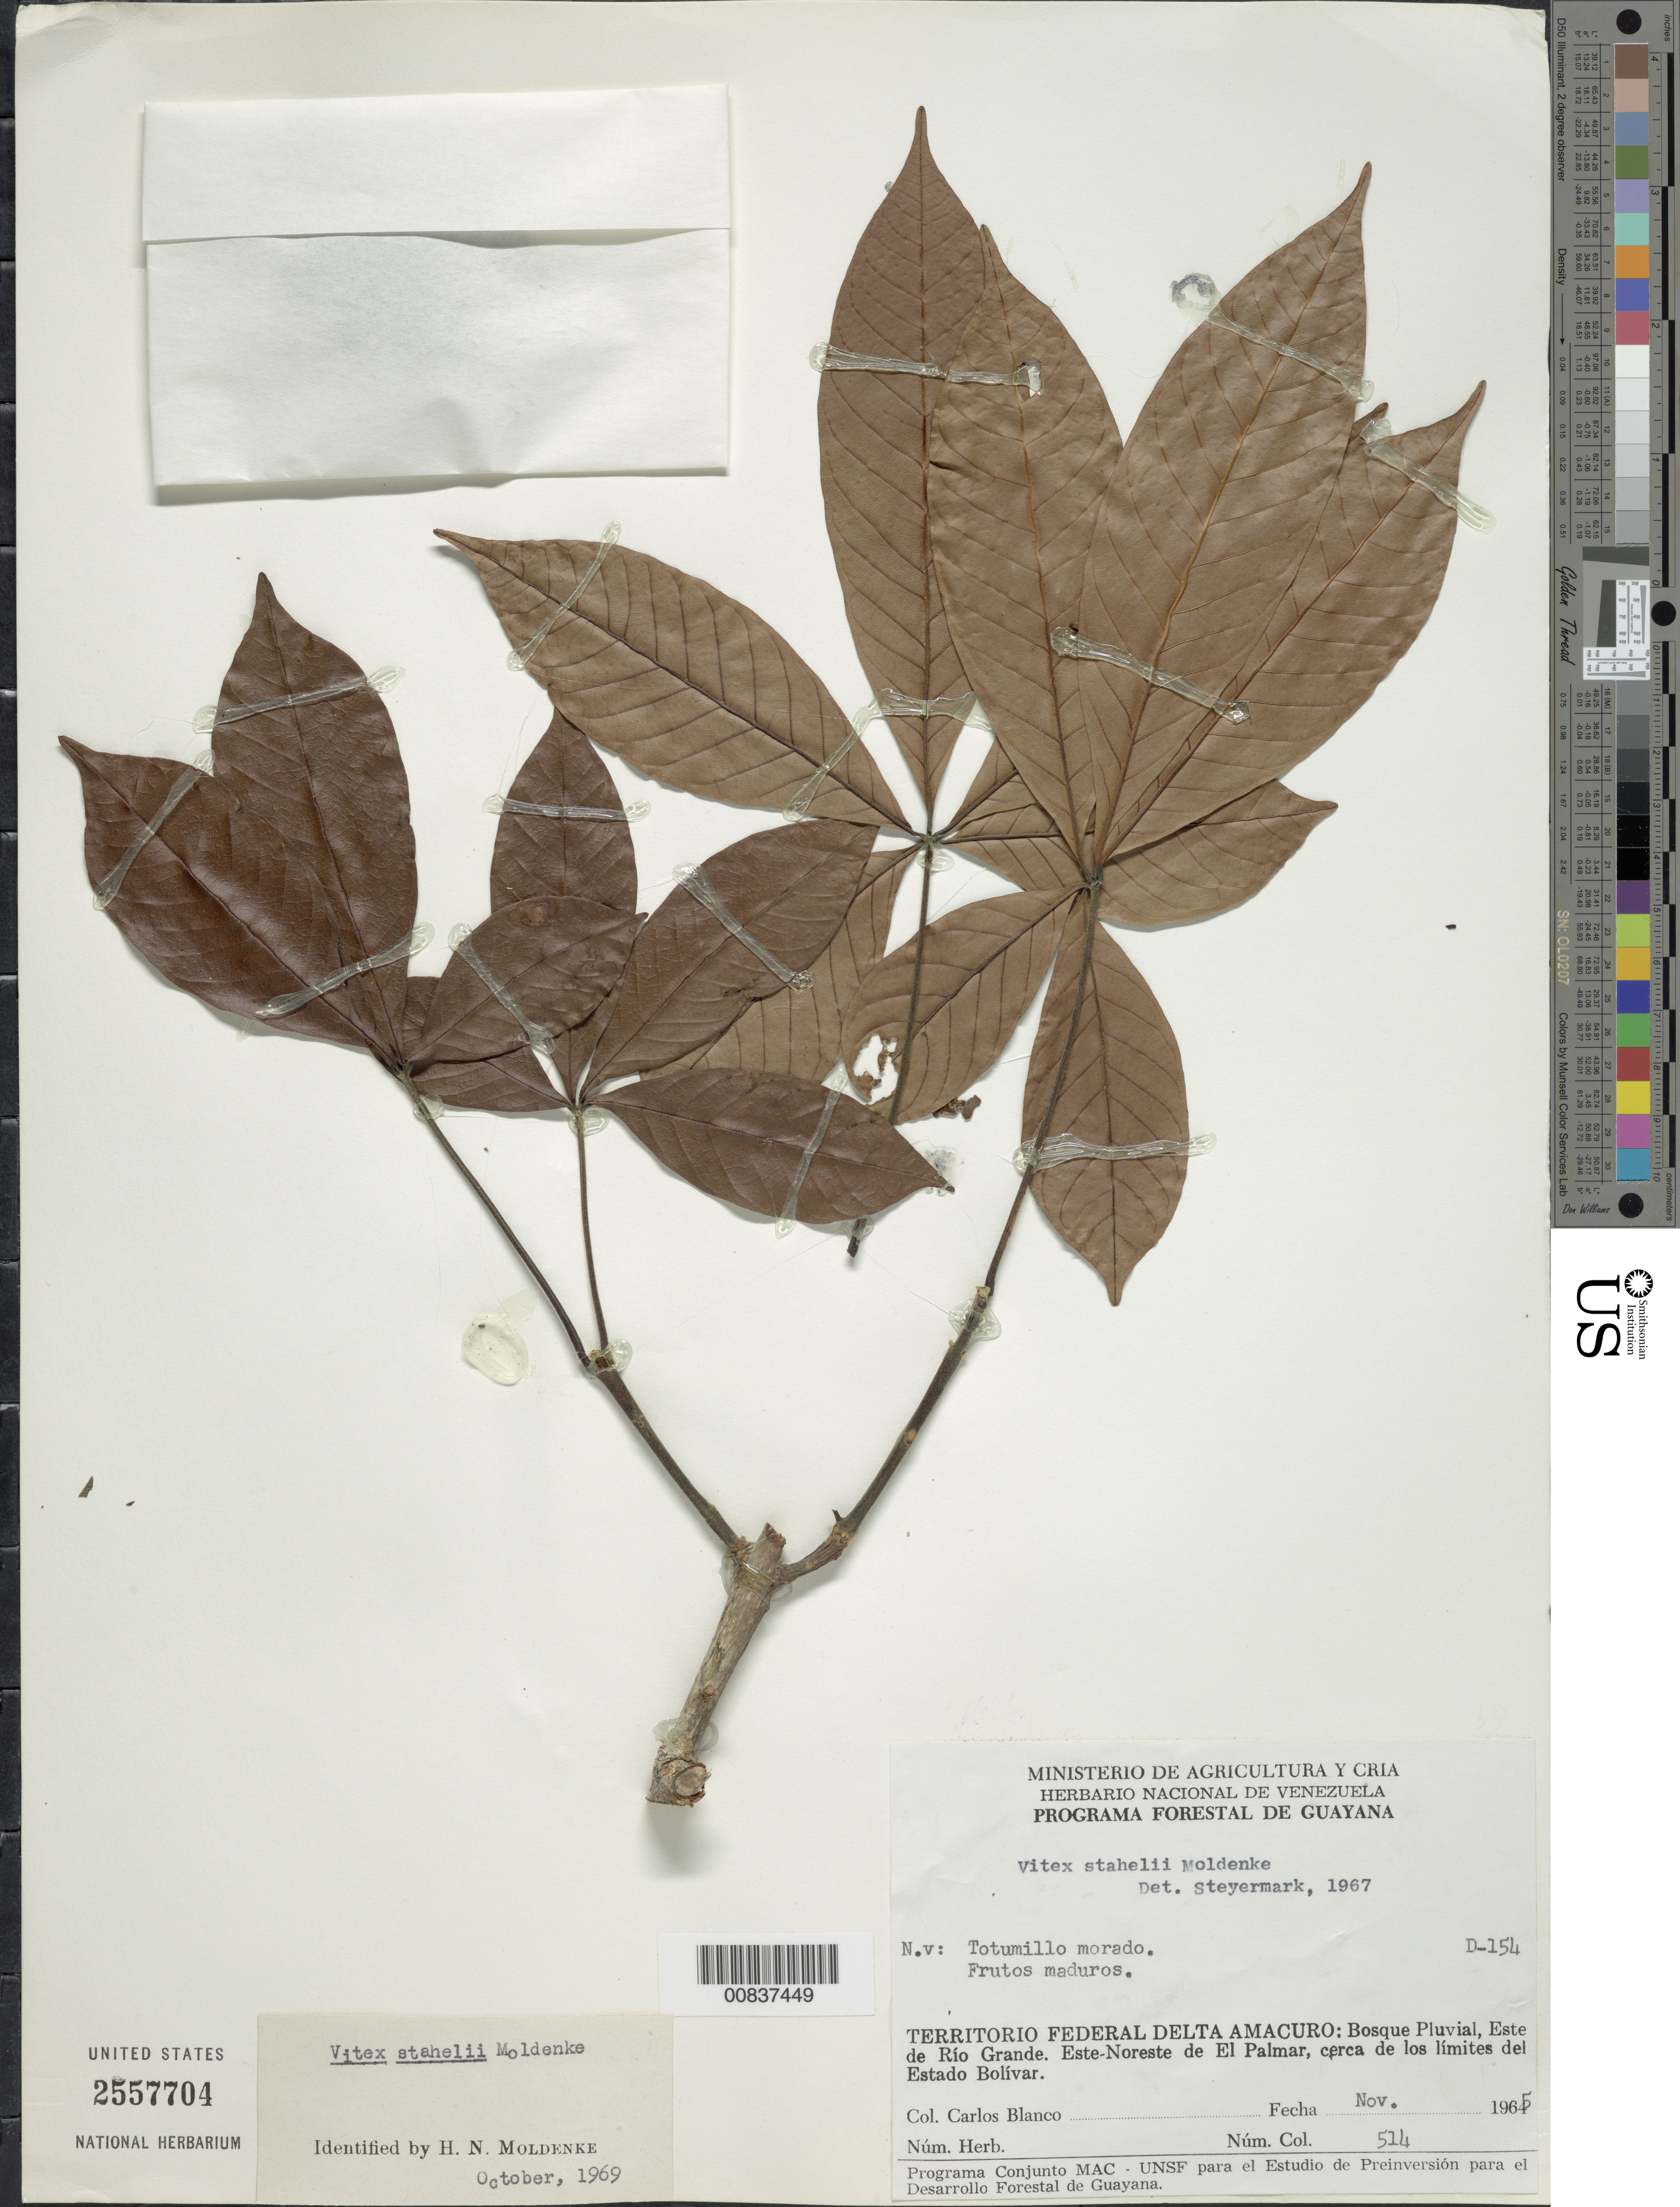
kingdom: Plantae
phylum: Tracheophyta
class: Magnoliopsida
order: Lamiales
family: Lamiaceae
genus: Vitex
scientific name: Vitex stahelii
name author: Moldenke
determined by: Moldenke, H. N.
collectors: C. A. Blanco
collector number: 514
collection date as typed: Nov-65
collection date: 1965-11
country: Venezuela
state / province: Delta Amacuro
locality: Río Grande, Este de; Este-Noreste de El Palmar, cerca de los limites del Estado Bolívar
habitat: Rainforest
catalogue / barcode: US 2557704